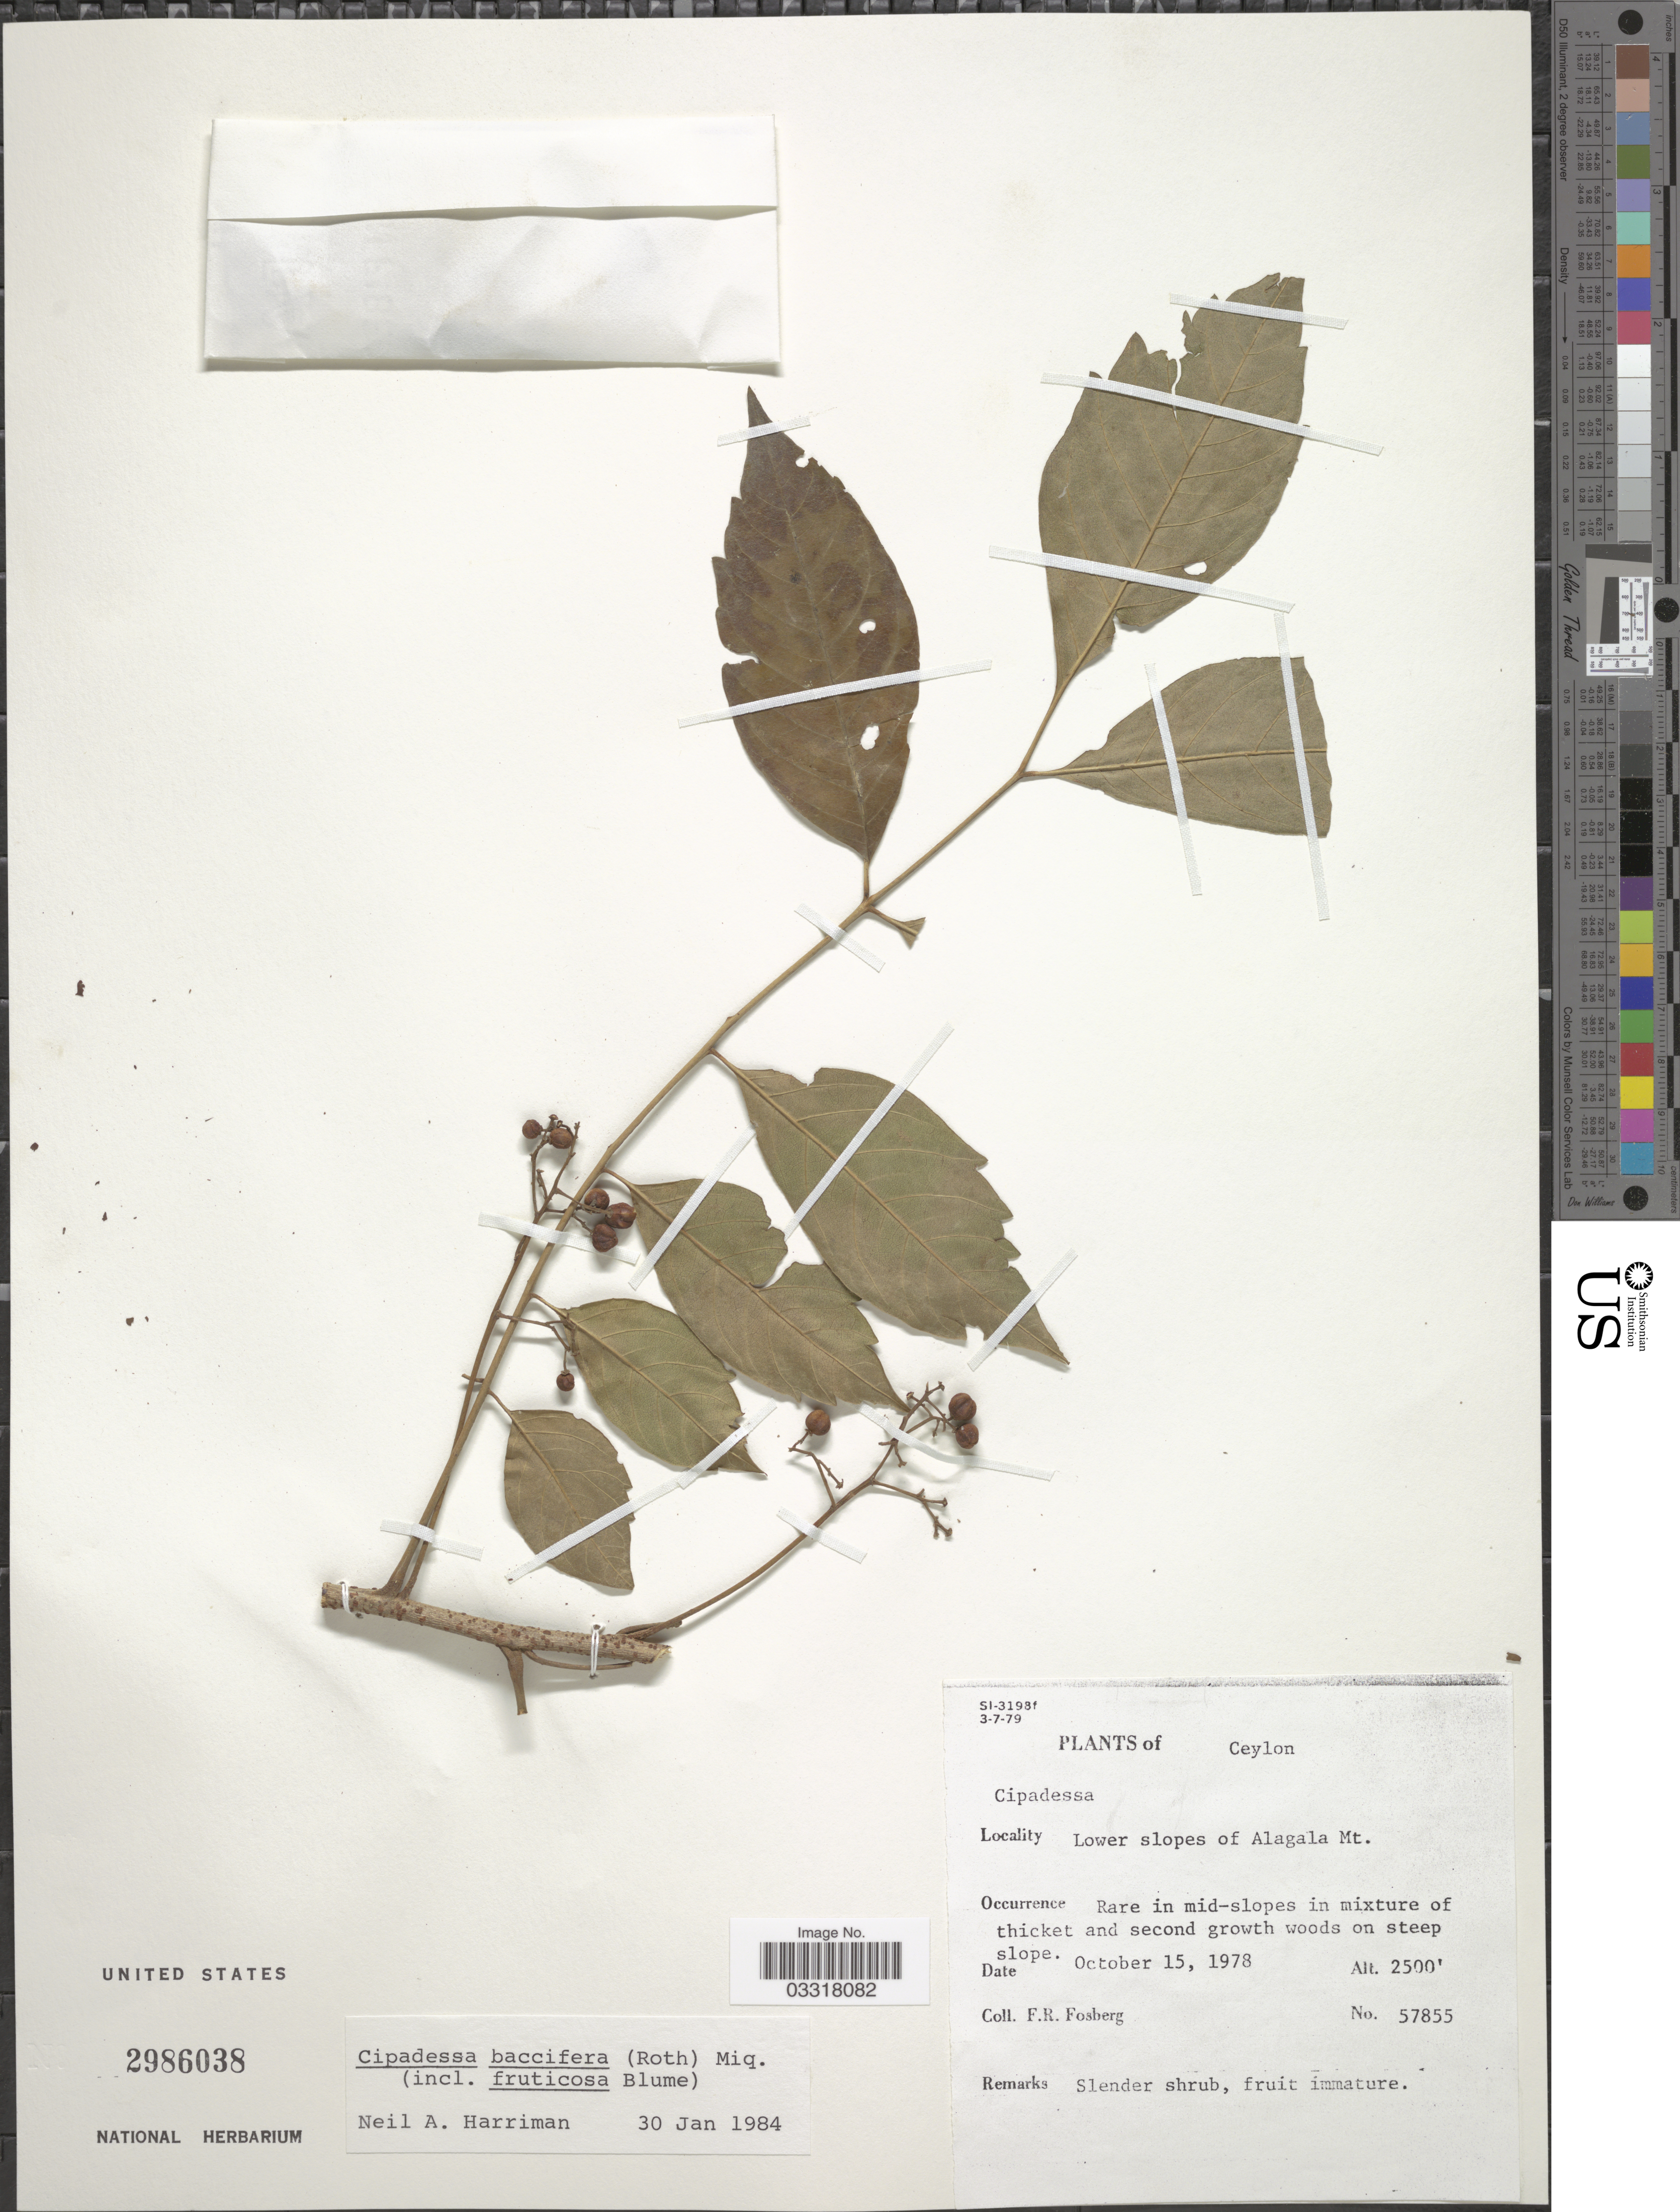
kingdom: Plantae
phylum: Tracheophyta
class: Magnoliopsida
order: Sapindales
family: Meliaceae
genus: Cipadessa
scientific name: Cipadessa baccifera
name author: Miq.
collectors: F. R. Fosberg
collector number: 57855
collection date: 1978-10-15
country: Sri Lanka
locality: Ceylon. Lower slopes of Alagala Mt.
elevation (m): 762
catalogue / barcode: US 2986038